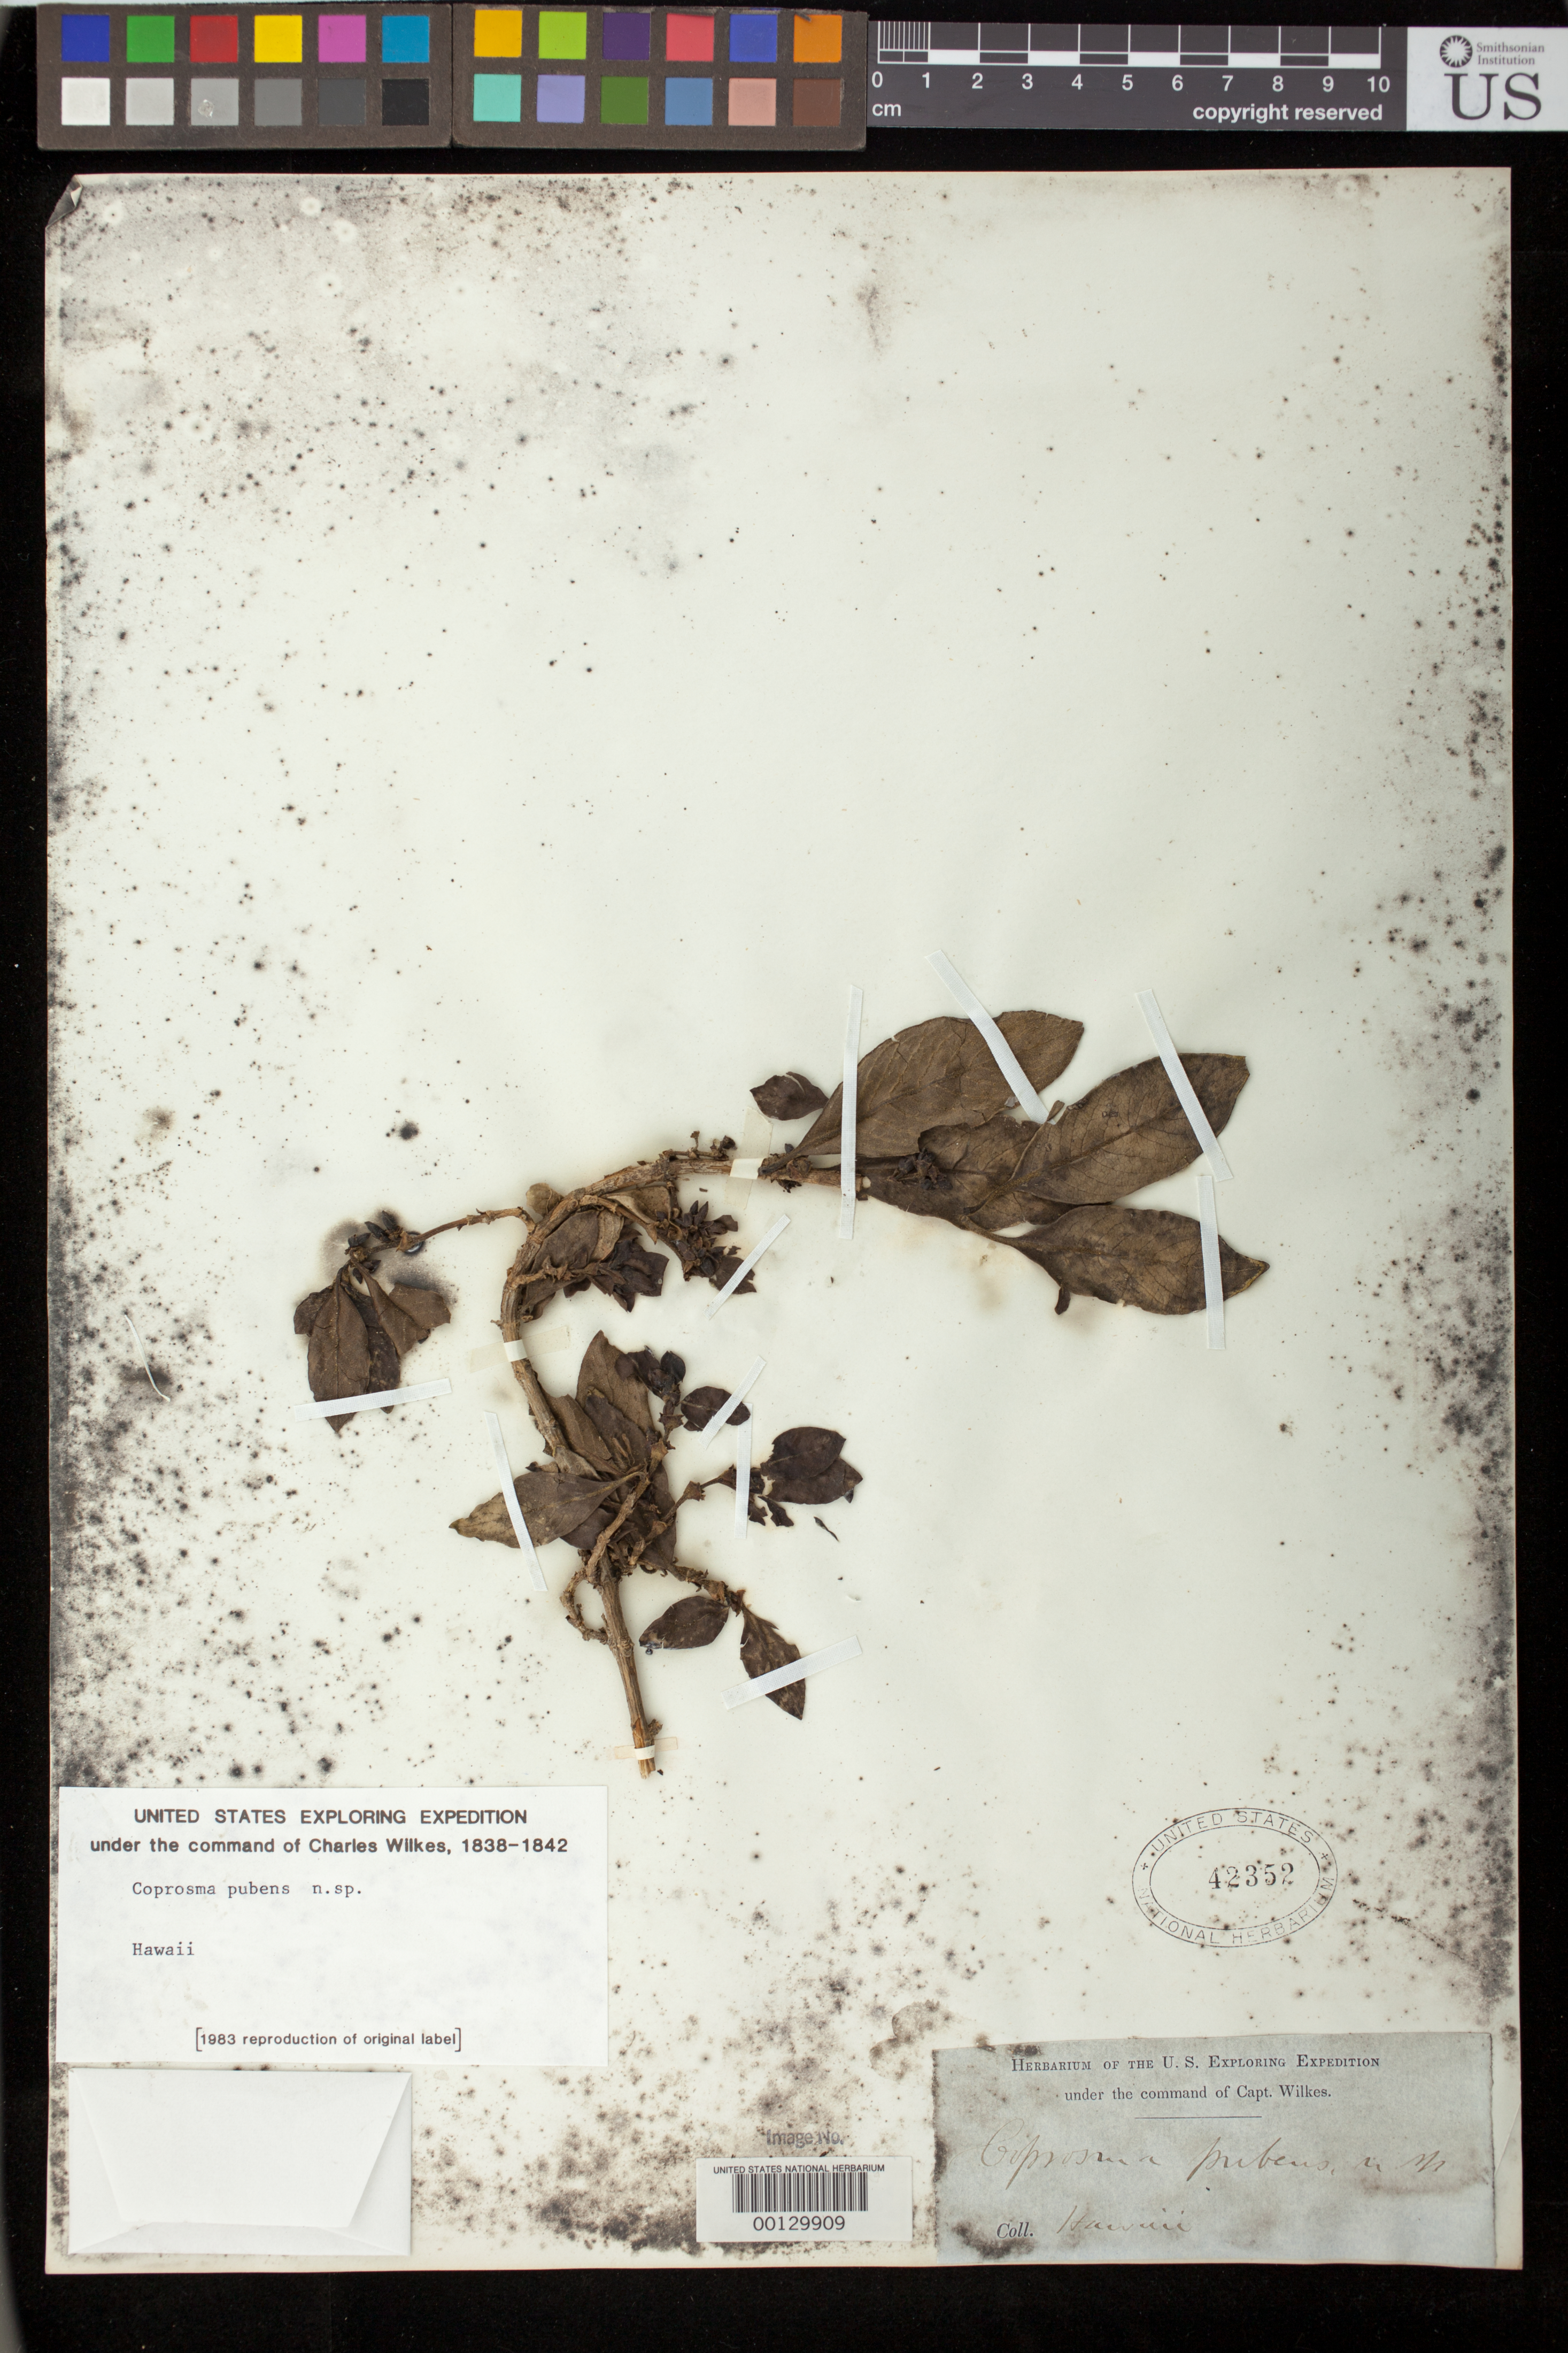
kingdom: Plantae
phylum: Tracheophyta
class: Magnoliopsida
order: Gentianales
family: Rubiaceae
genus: Coprosma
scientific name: Coprosma pubens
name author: A. Gray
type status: Type Collection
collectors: Wilkes Explor. Exped.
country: United States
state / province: Hawaii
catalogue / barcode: US 42352